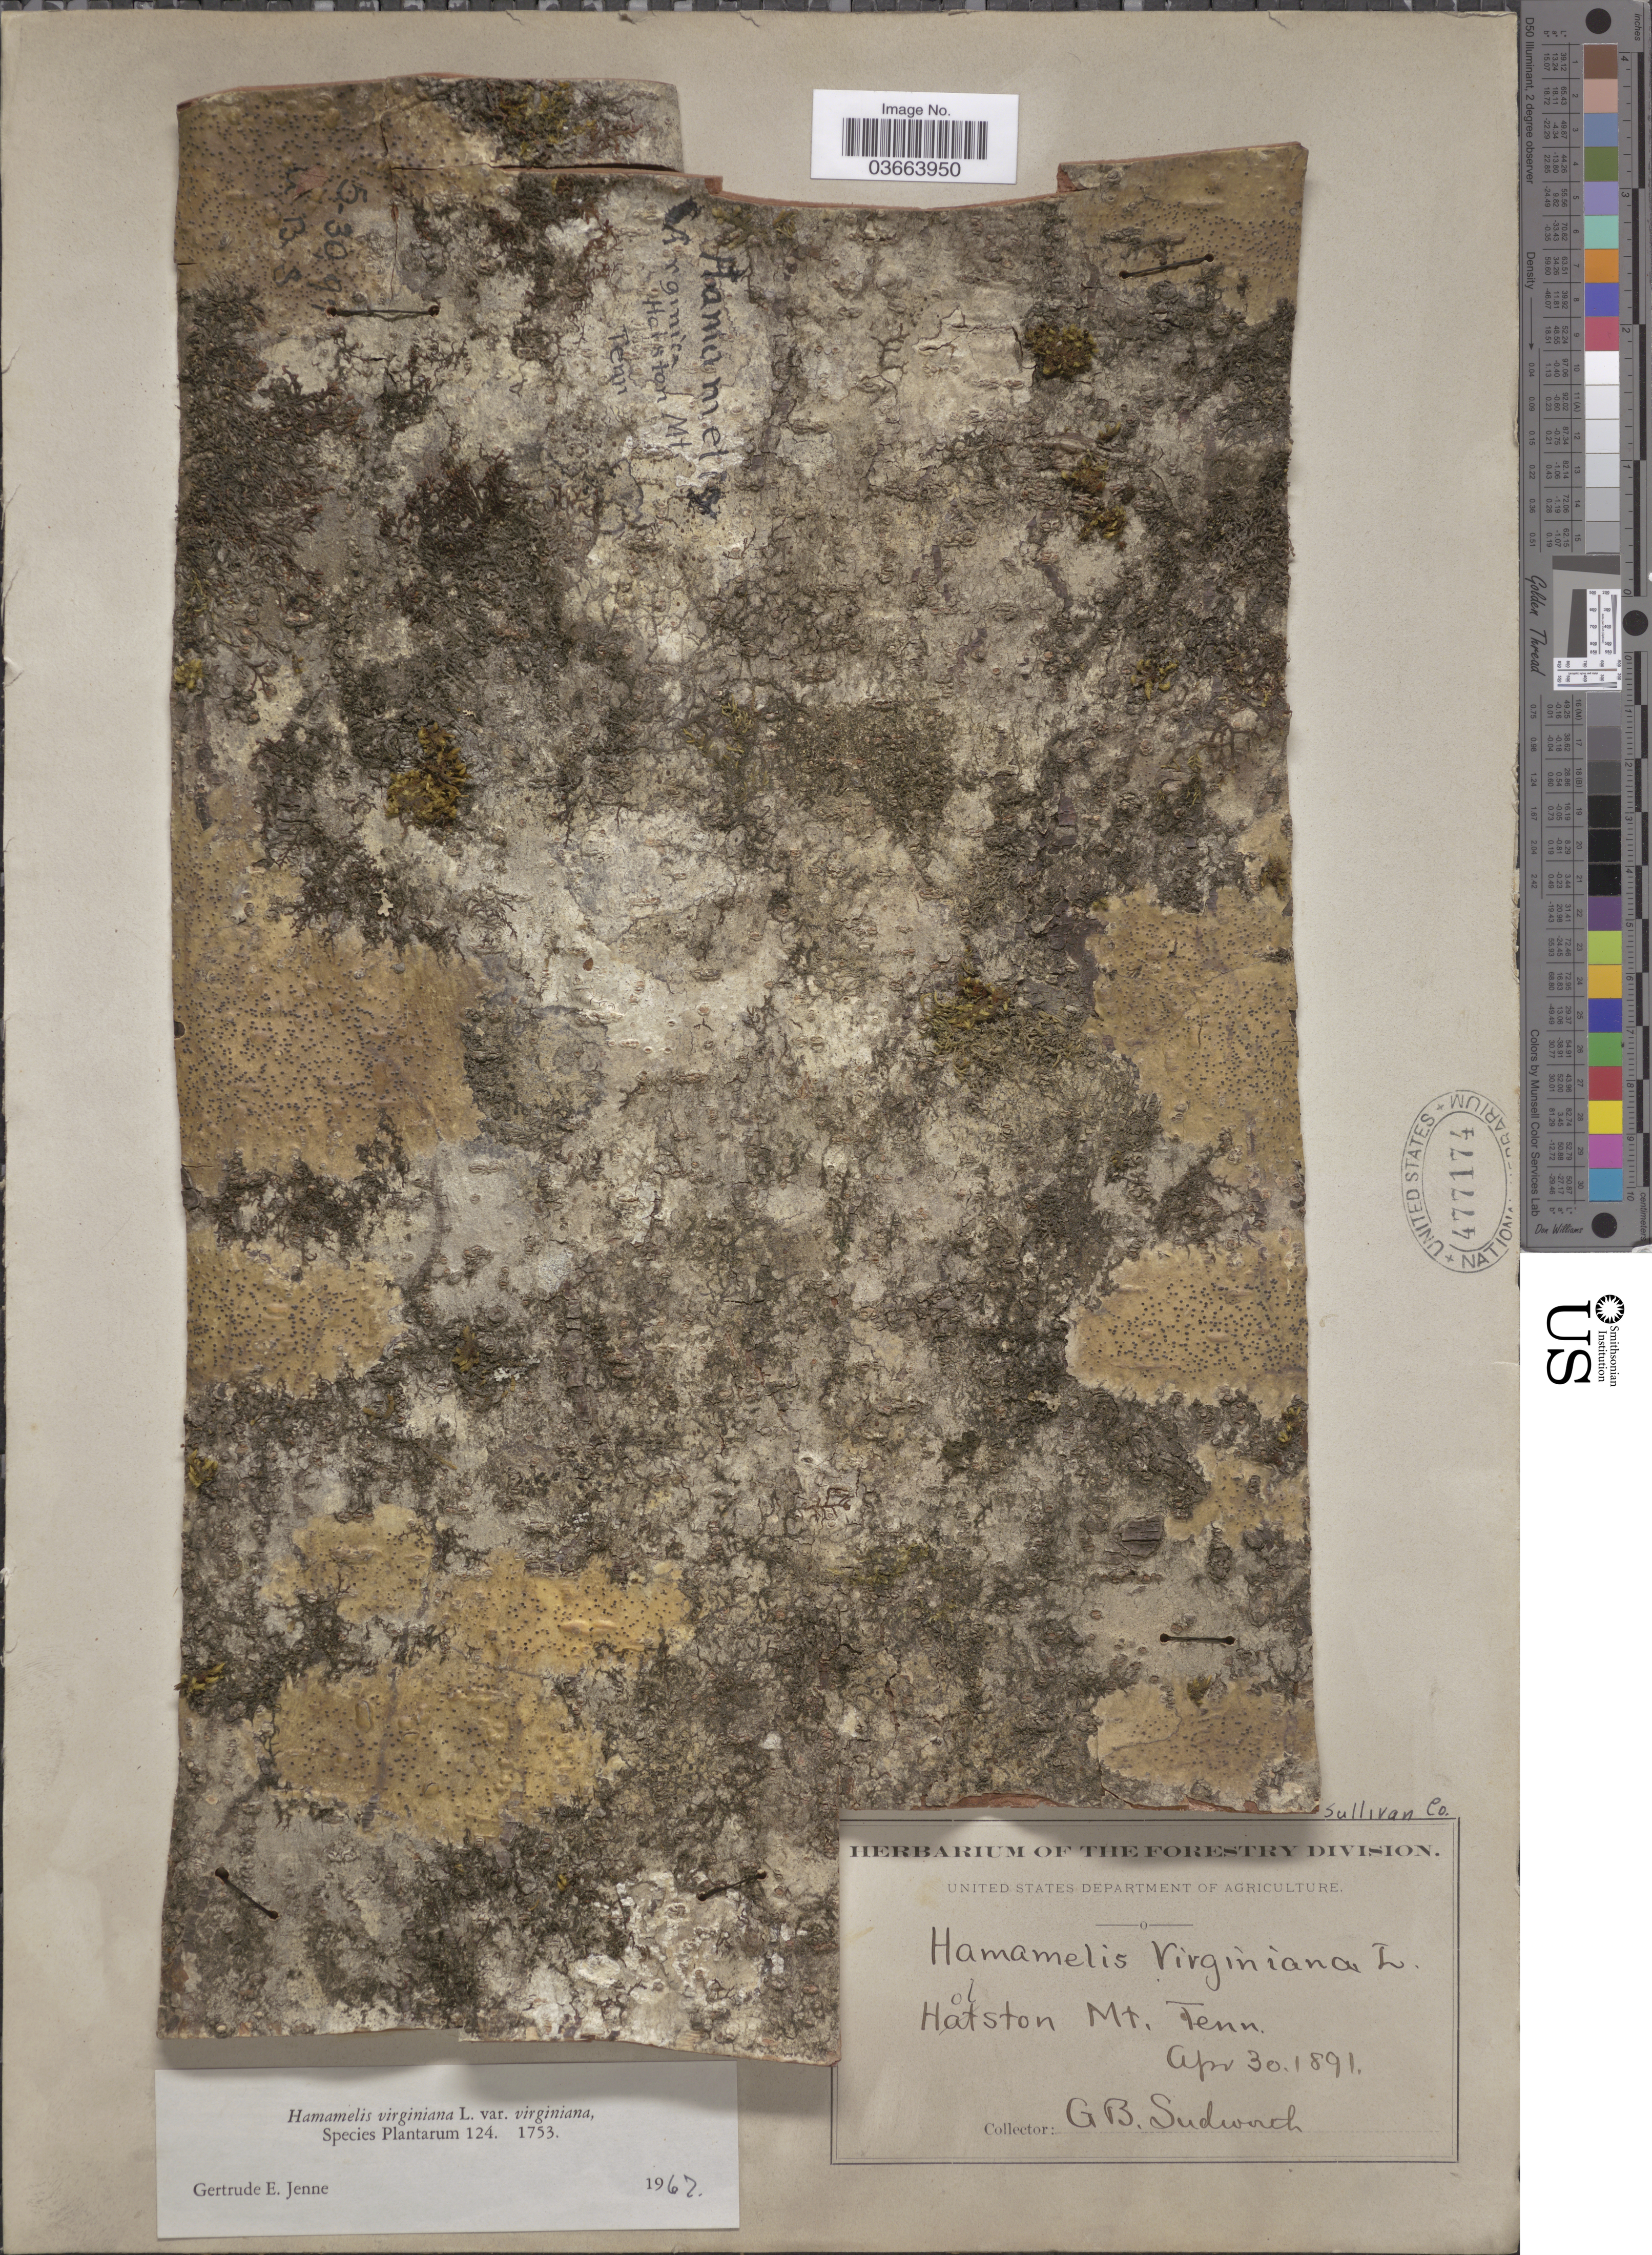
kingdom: Plantae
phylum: Tracheophyta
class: Magnoliopsida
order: Saxifragales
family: Hamamelidaceae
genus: Hamamelis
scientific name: Hamamelis virginiana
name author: L.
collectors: G. B. Sudworth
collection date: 1891-04-30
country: United States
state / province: Tennessee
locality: Holston Mt. Sullivan Co.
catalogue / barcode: US 477174